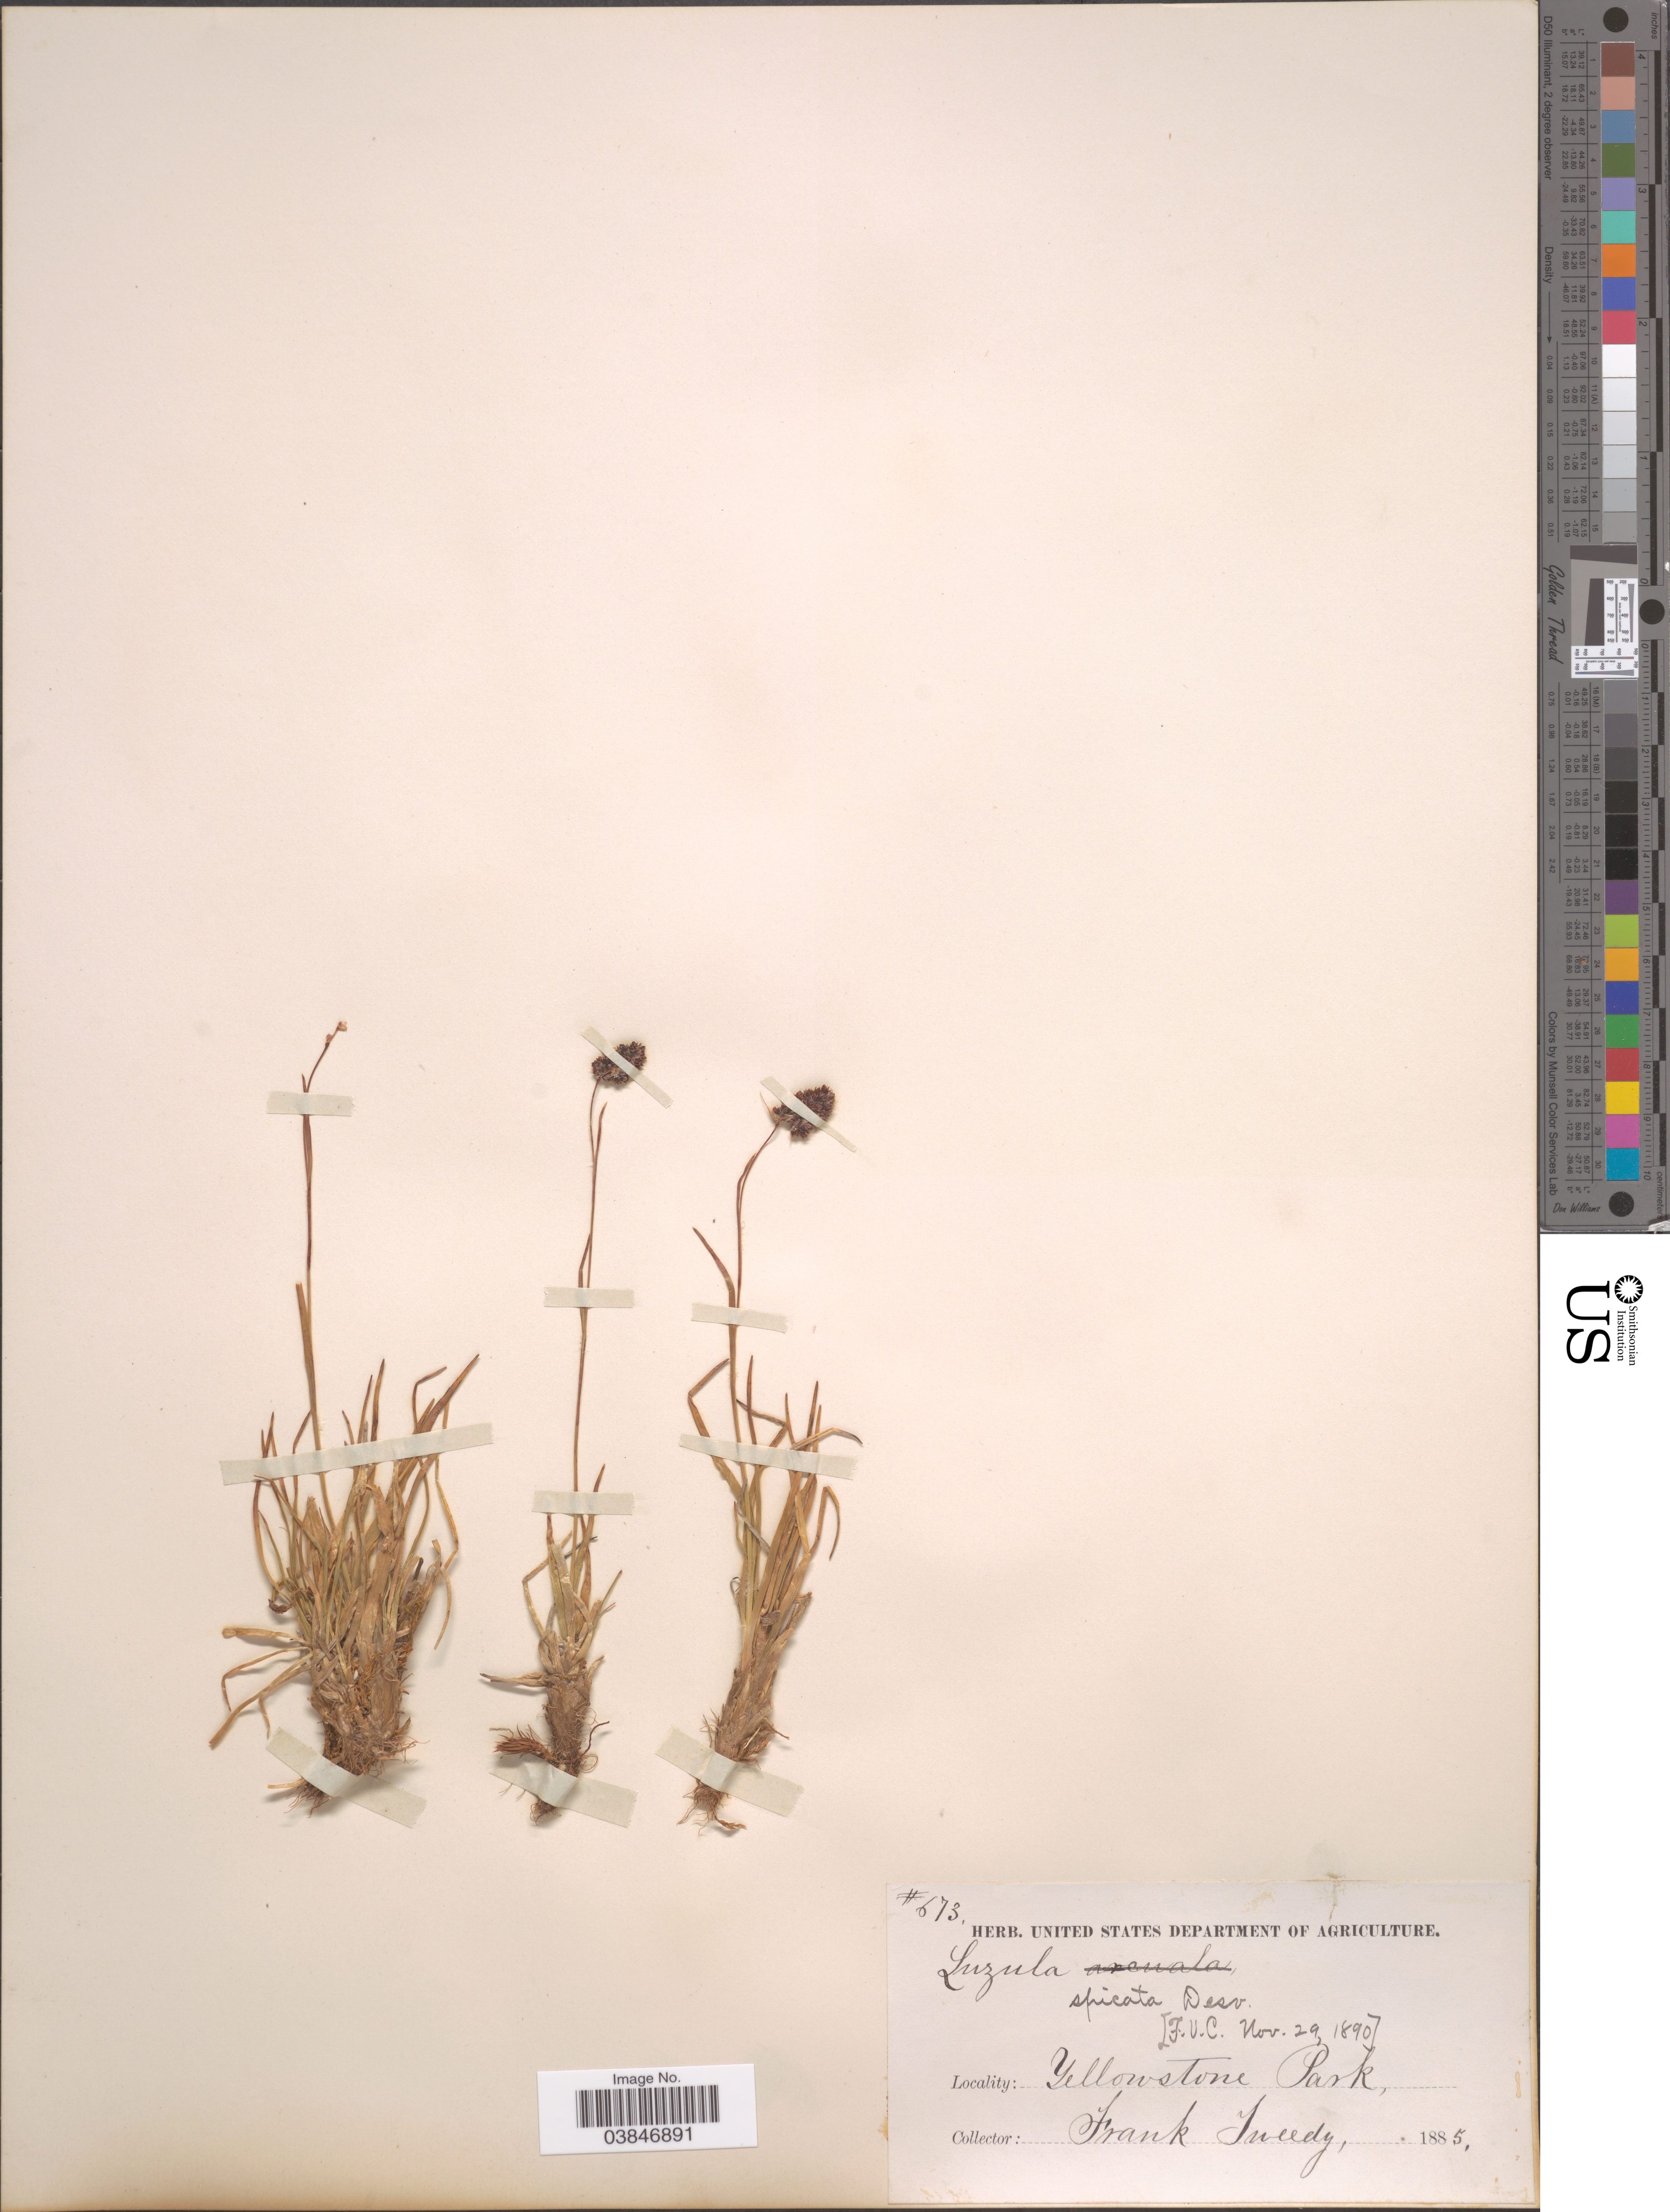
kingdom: Plantae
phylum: Tracheophyta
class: Liliopsida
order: Poales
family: Juncaceae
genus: Luzula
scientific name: Luzula spicata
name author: (L.) DC.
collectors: F. Tweedy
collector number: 673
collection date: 1885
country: United States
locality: Yellowstone Park.